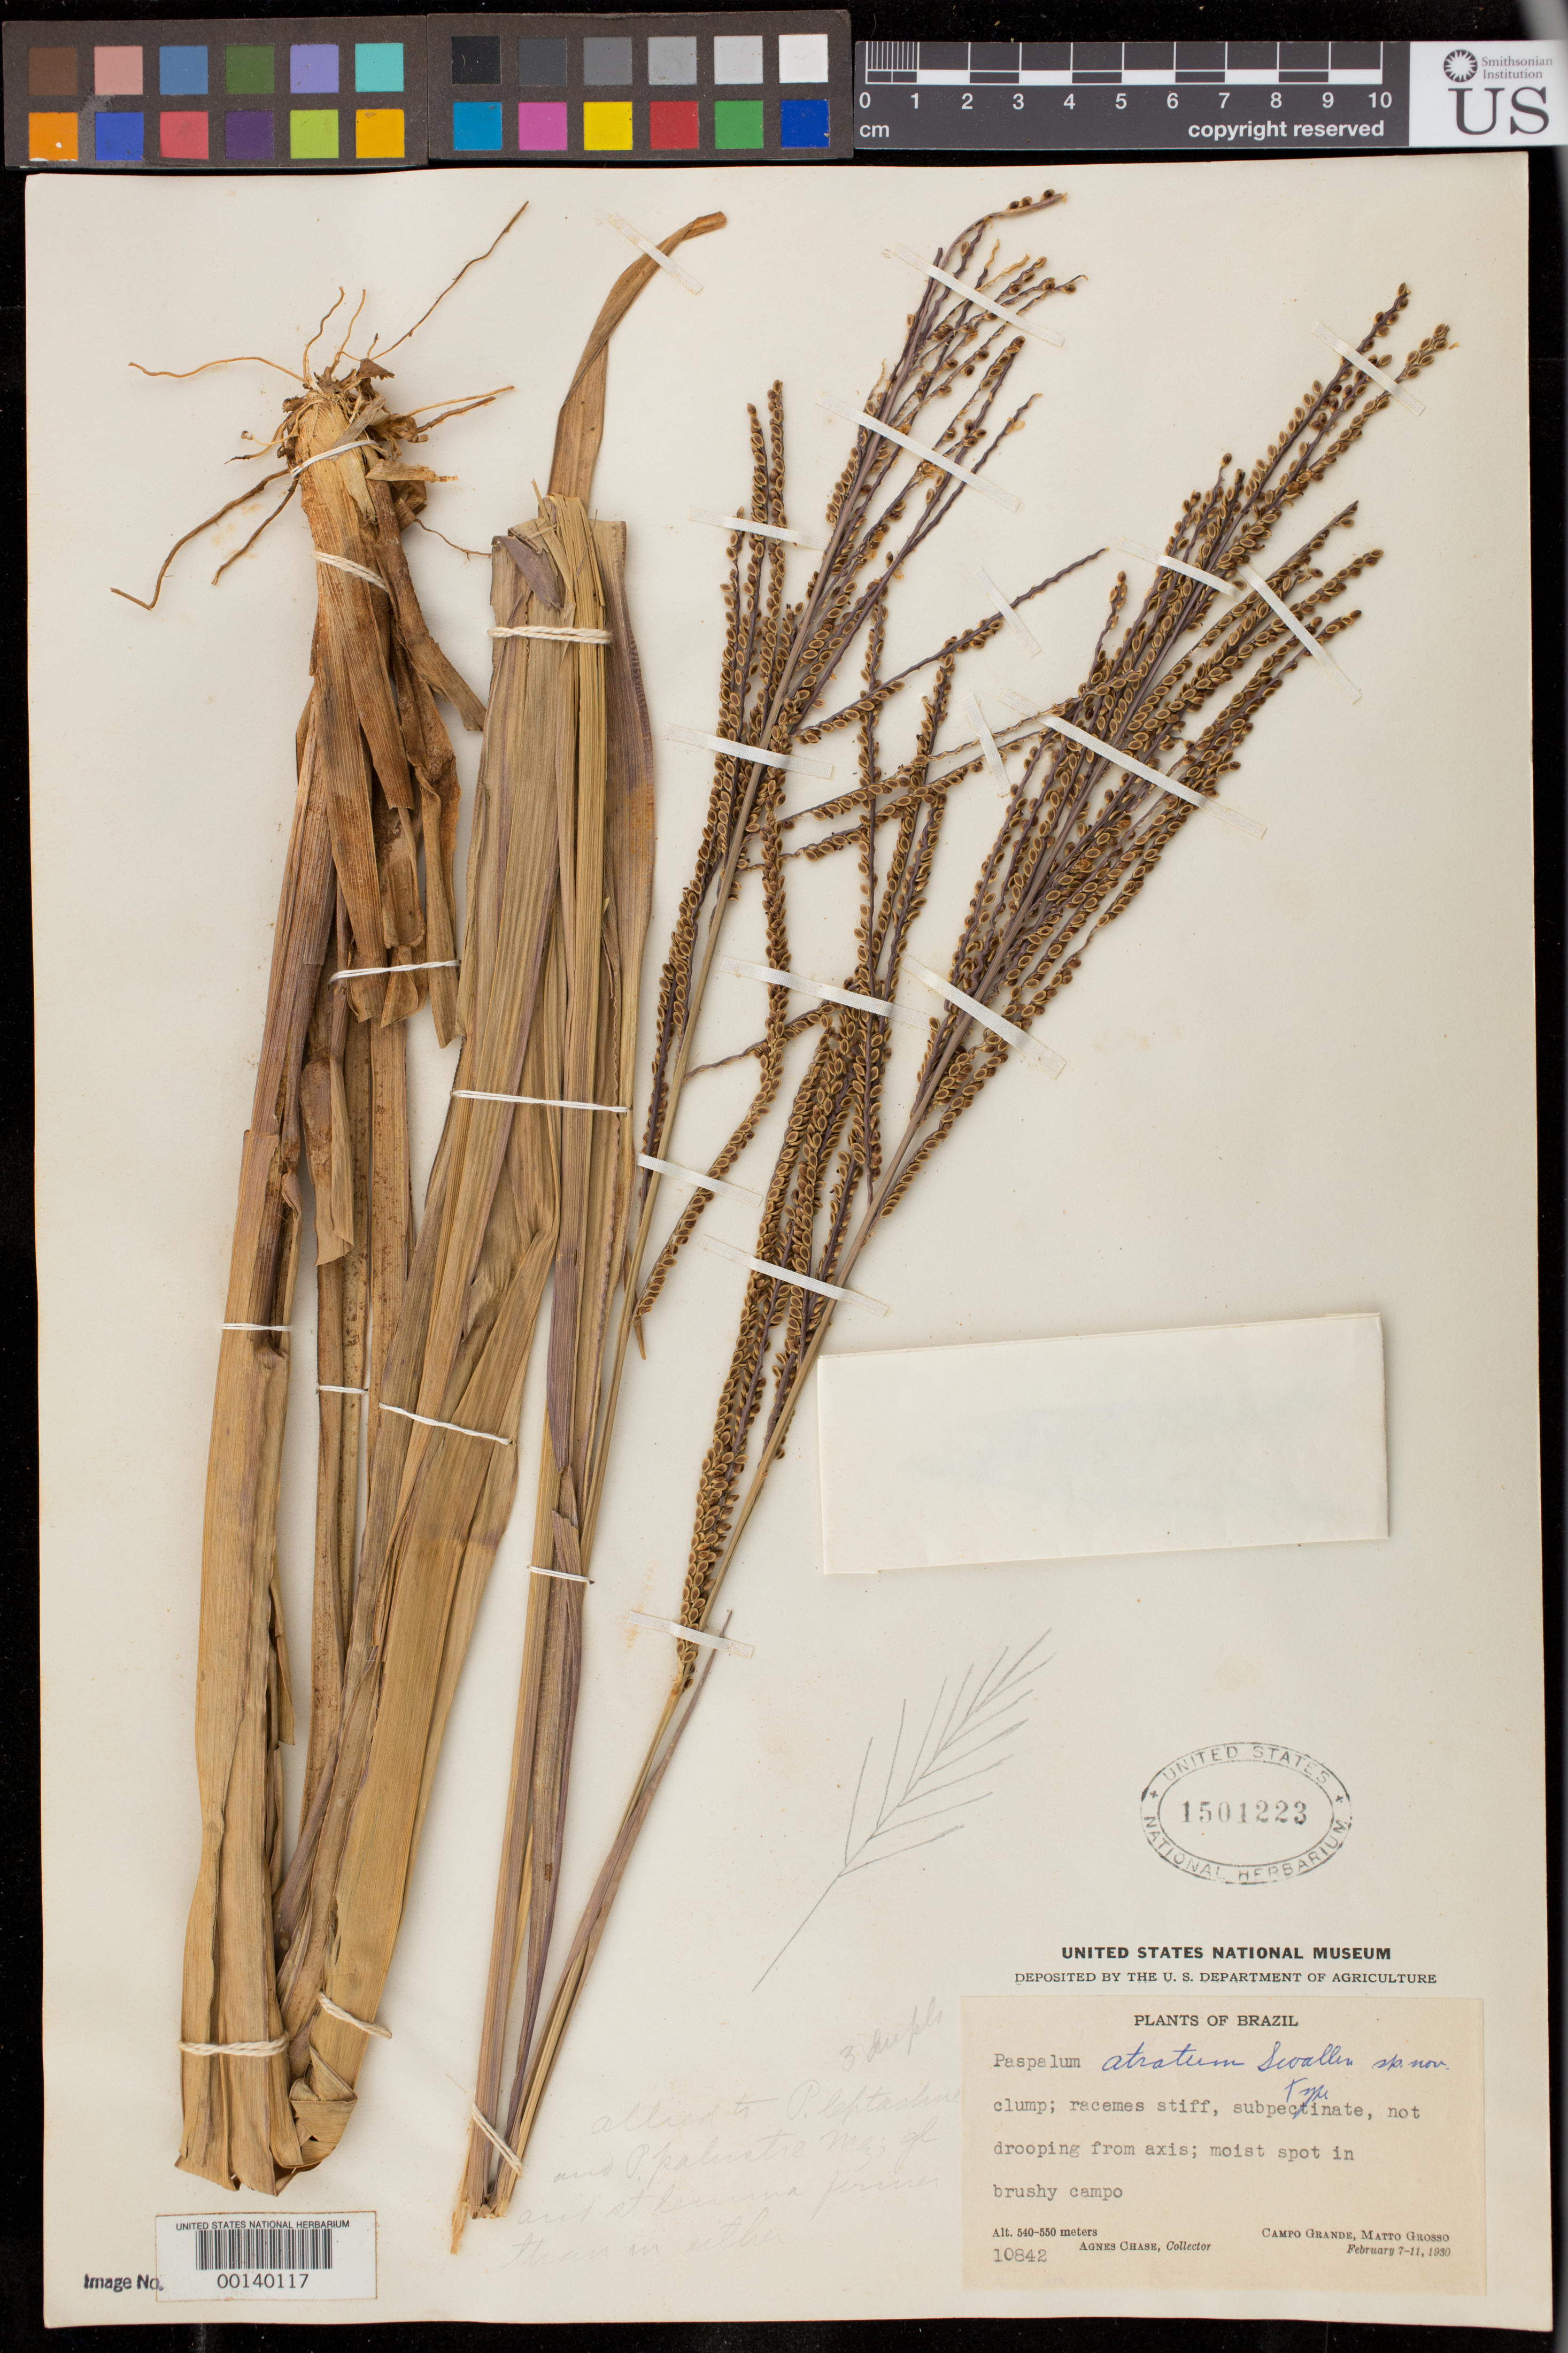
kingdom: Plantae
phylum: Tracheophyta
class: Liliopsida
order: Poales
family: Poaceae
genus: Paspalum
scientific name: Paspalum atratum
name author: Swallen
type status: Holotype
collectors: A. Chase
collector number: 10842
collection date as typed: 07 Feb 1930 to 11 Feb 1930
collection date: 1930-02-07/1930-02-11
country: Brazil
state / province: Mato Grosso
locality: Campo Grande.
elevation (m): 540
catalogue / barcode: US 1501223